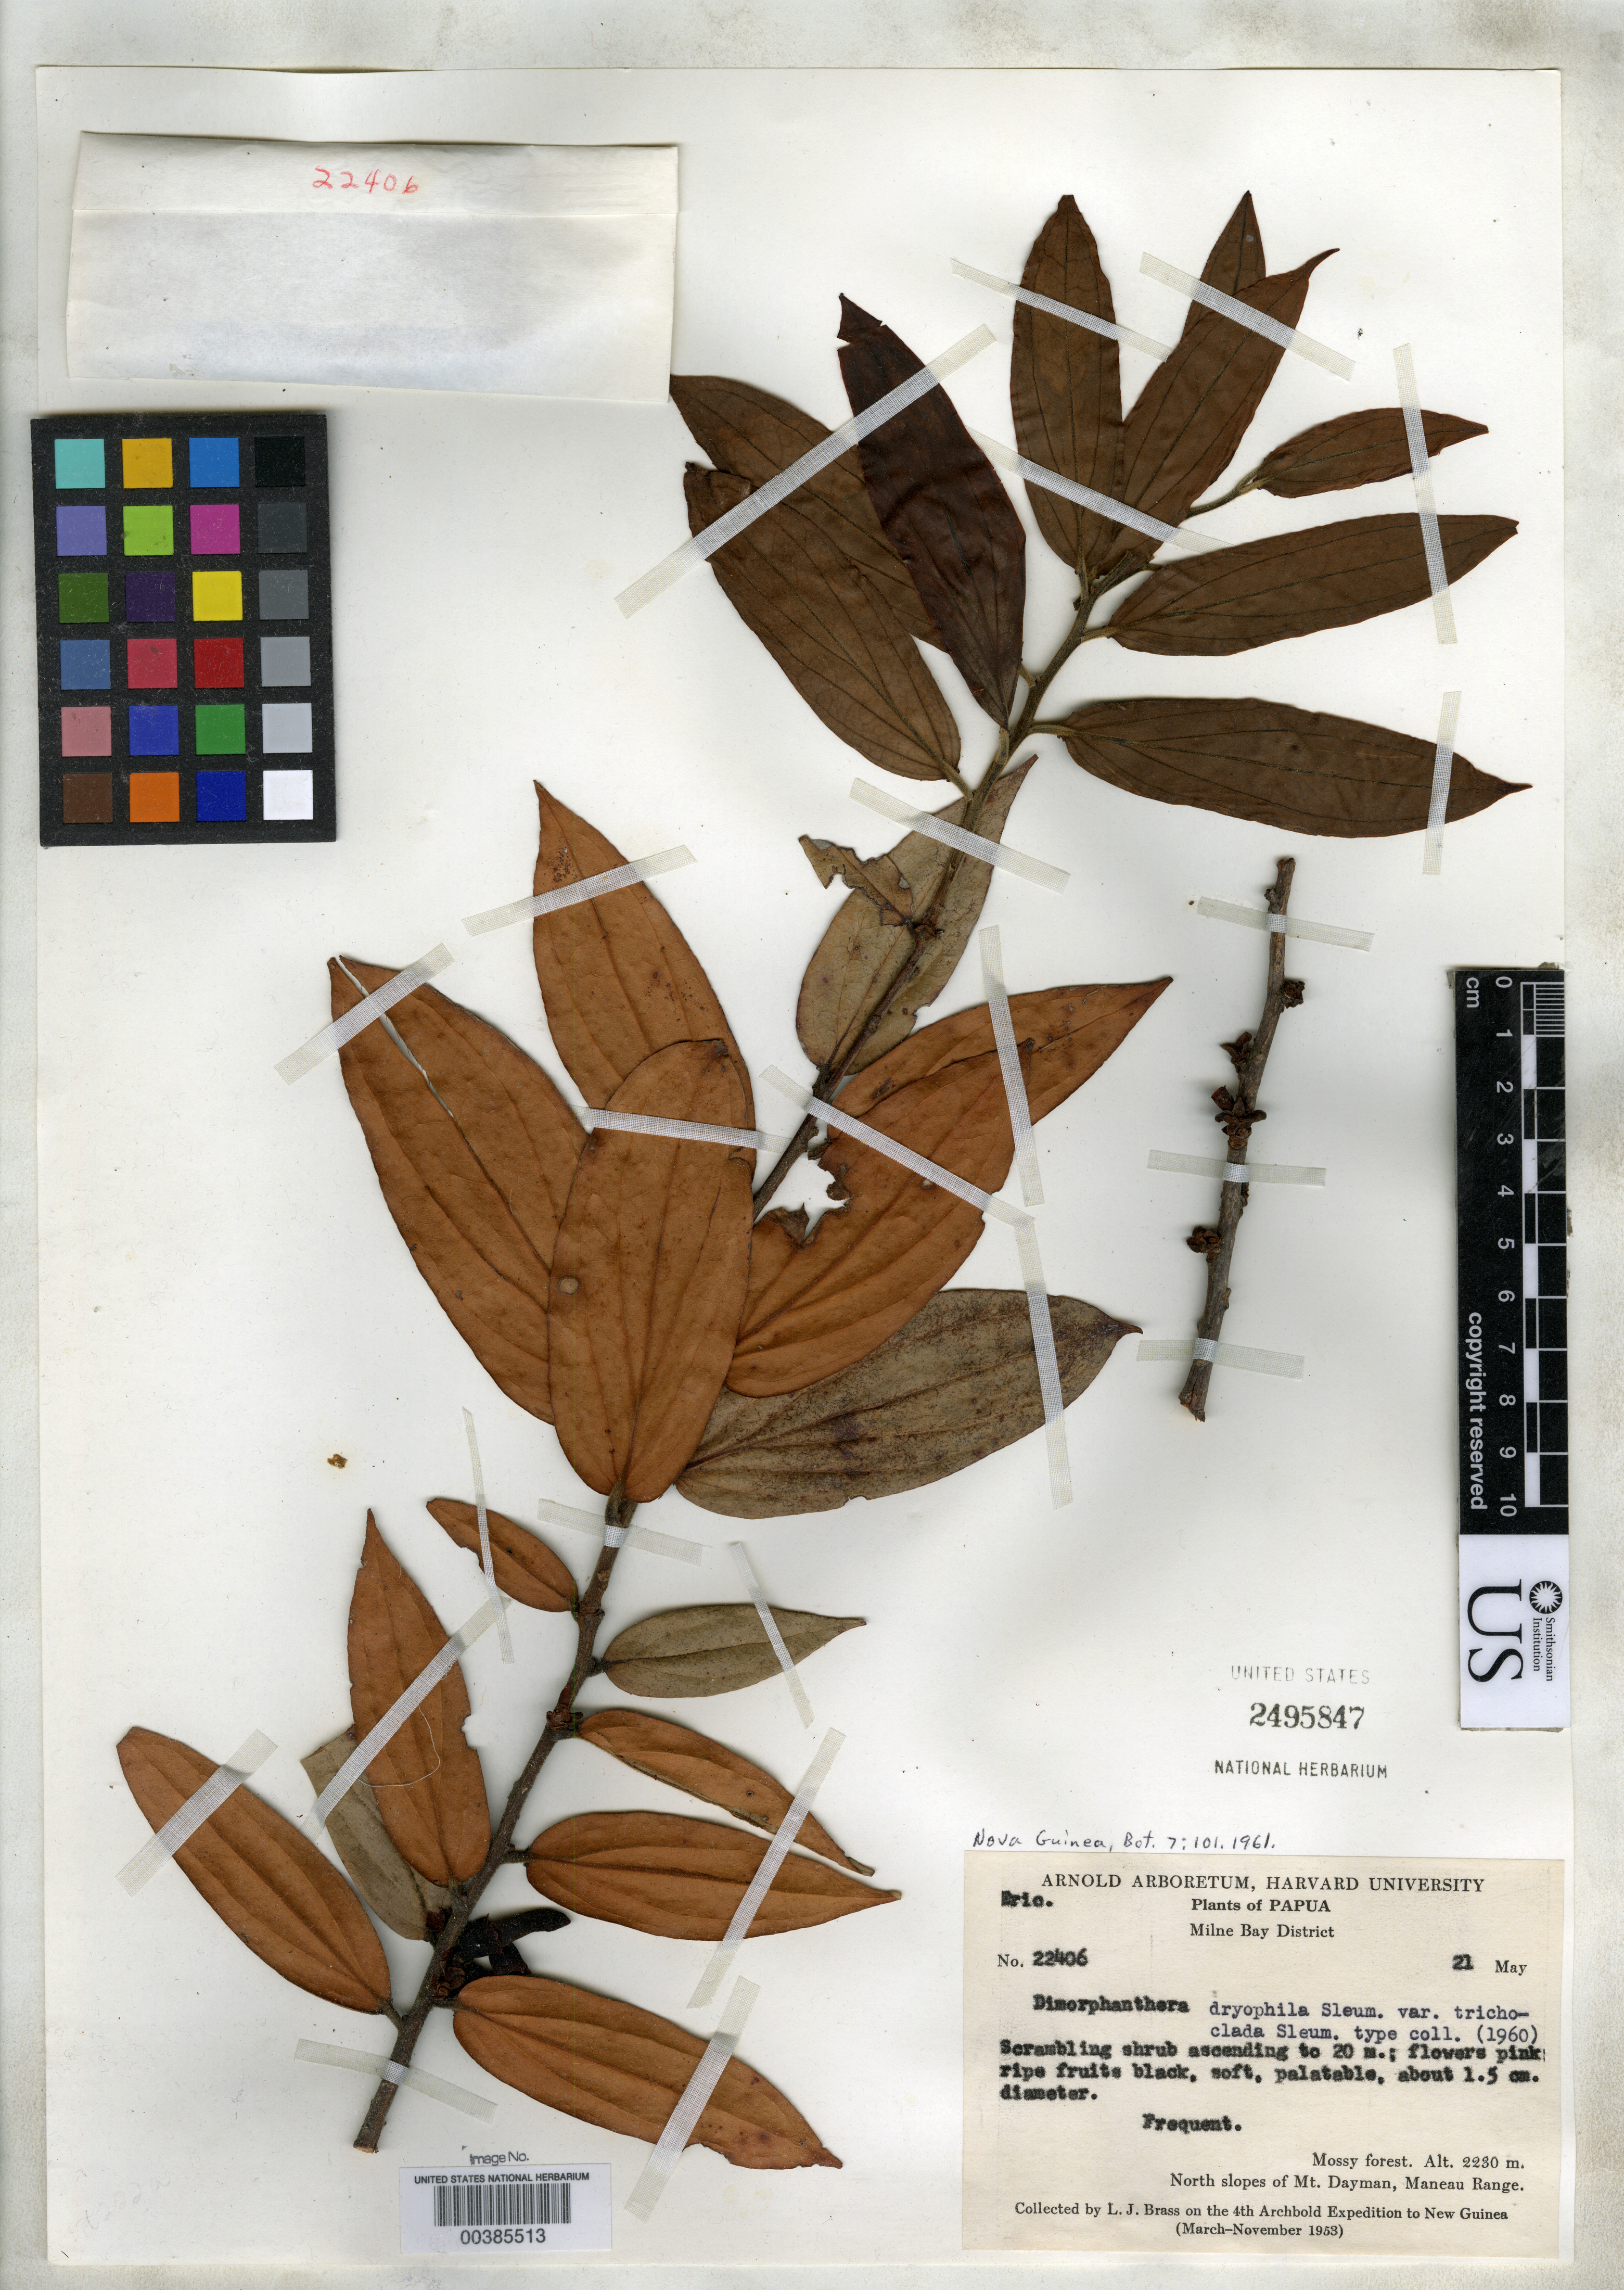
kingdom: Plantae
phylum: Tracheophyta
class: Magnoliopsida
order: Ericales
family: Ericaceae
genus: Dimorphanthera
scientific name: Dimorphanthera dryophila var. trichoclada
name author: Sleumer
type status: Isotype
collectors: L. J. Brass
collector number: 22406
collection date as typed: Mar 1953 to -- Nov 1953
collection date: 1953-03/1953-11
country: Papua New Guinea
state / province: Milne Bay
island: New Guinea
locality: N slopes of Mt. Dayman, Maneau Range.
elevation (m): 2230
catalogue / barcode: US 2495847